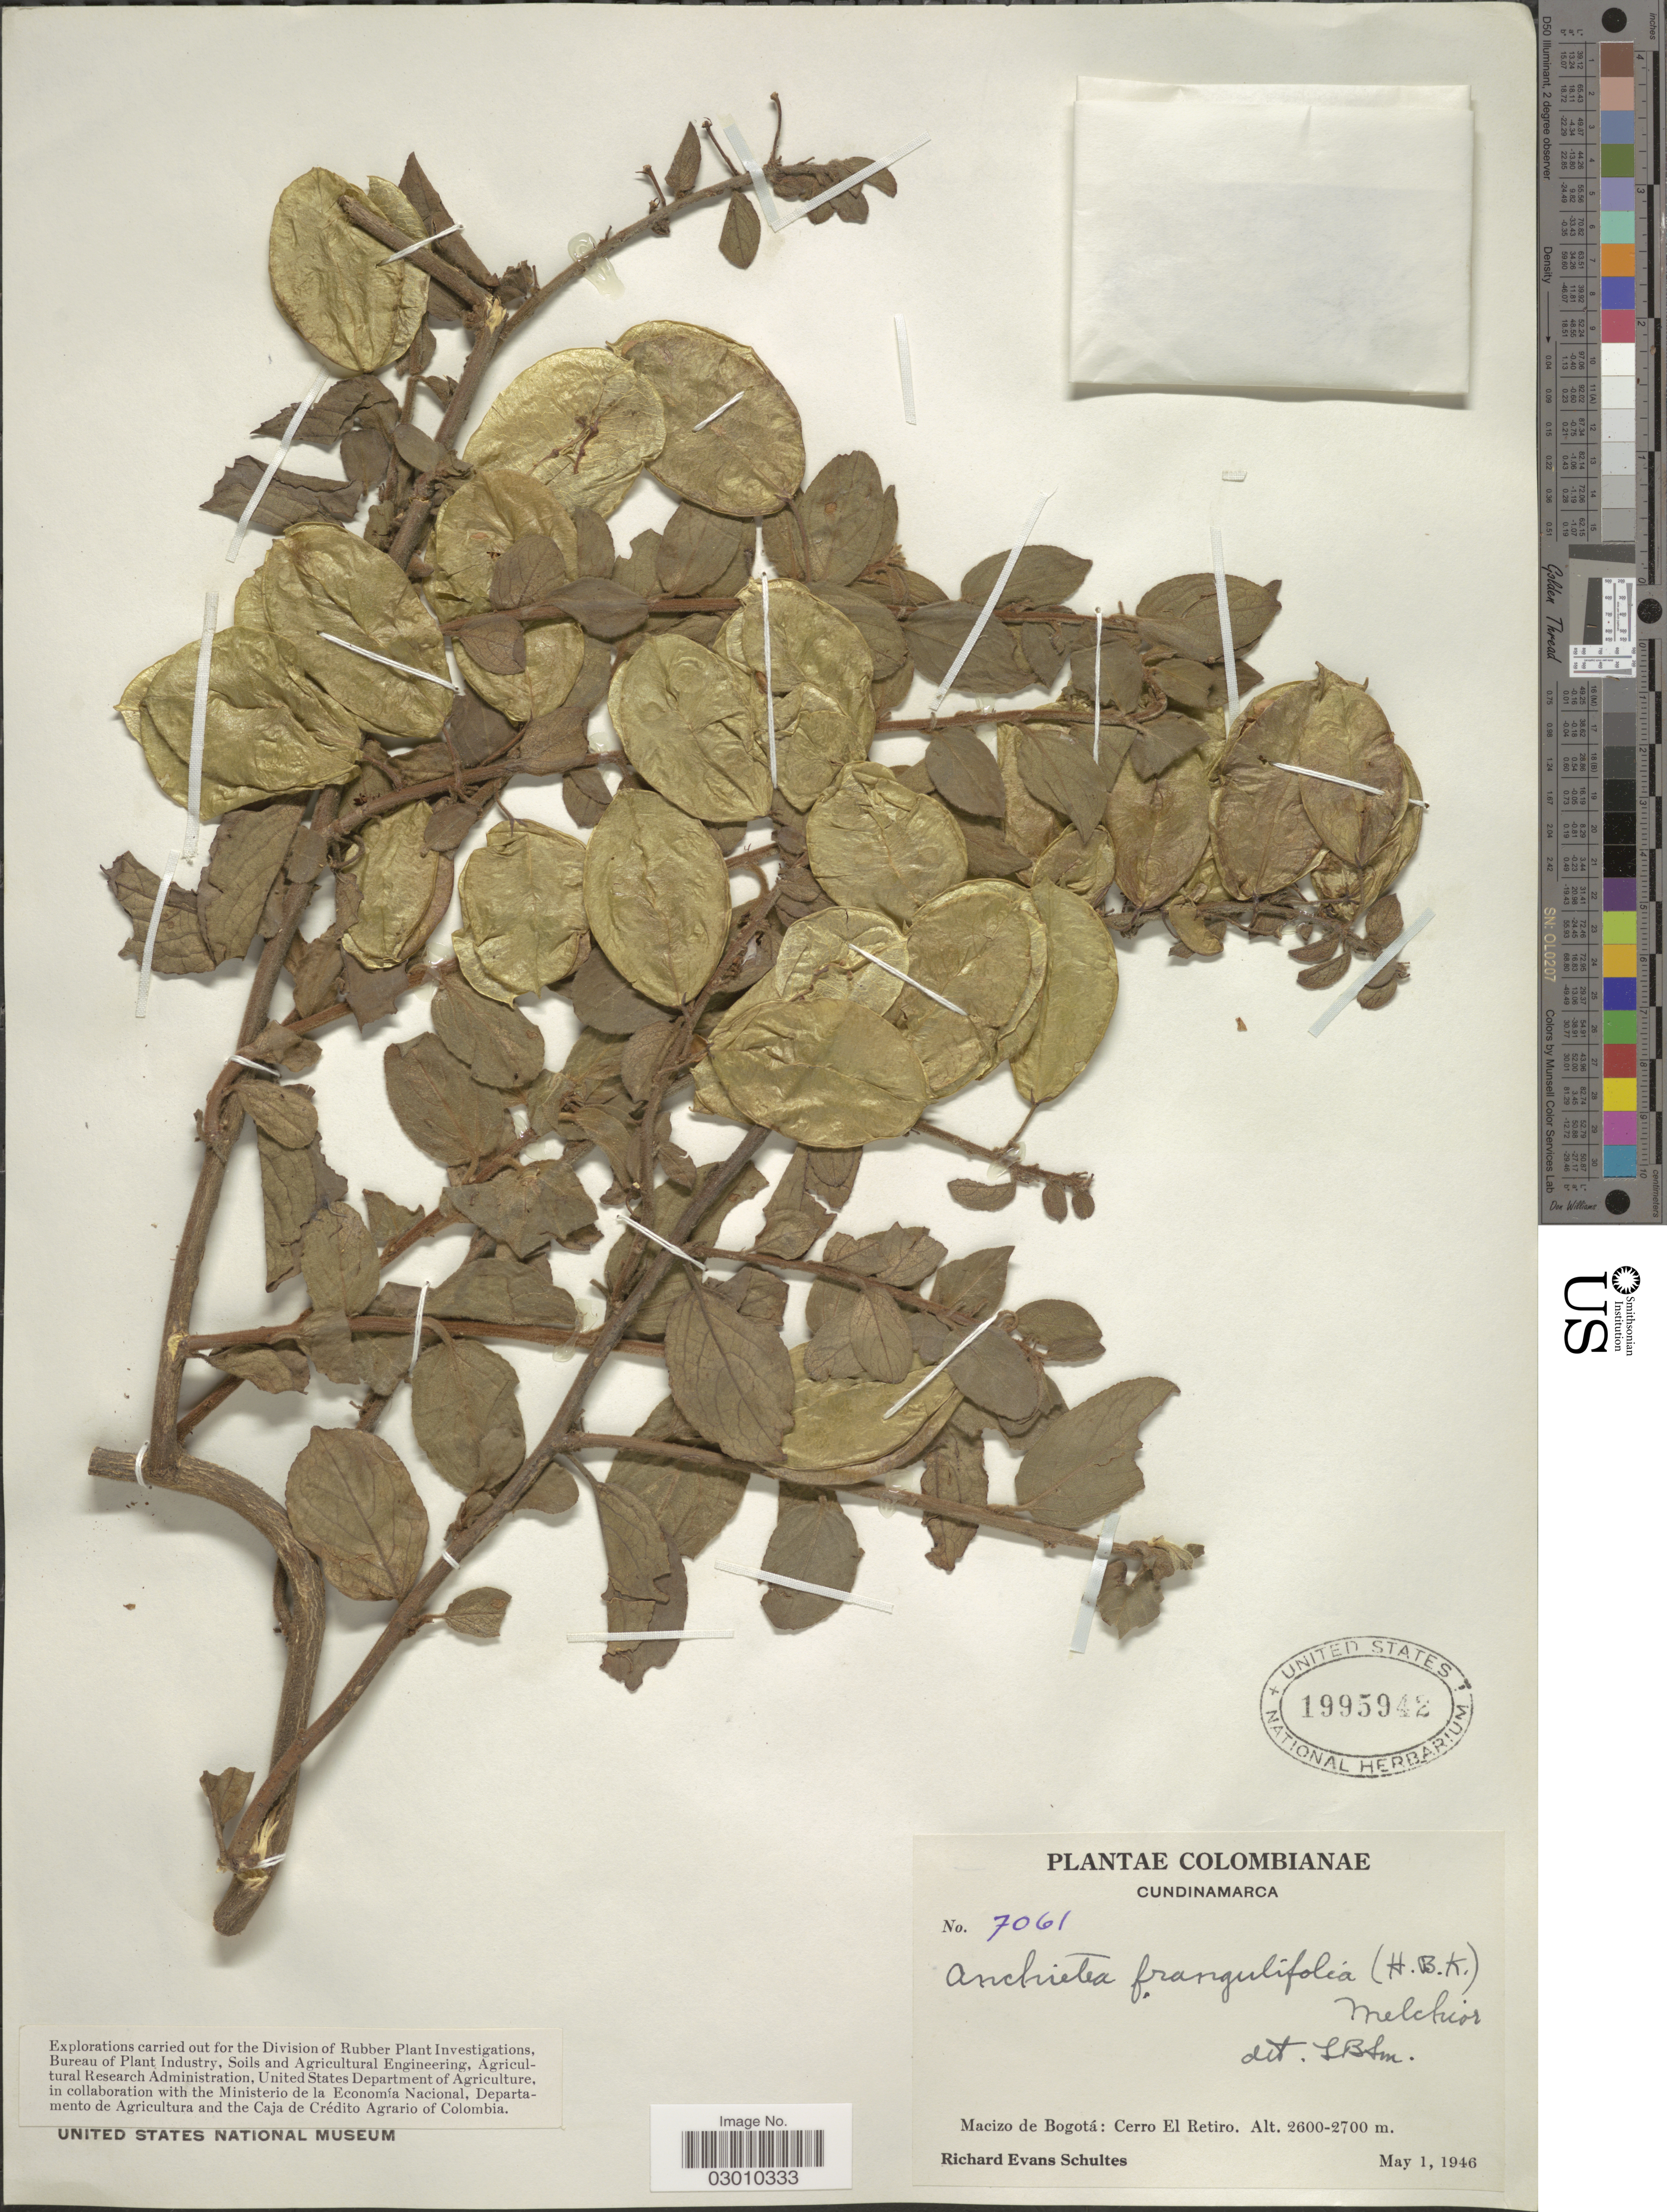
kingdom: Plantae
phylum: Tracheophyta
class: Magnoliopsida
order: Malpighiales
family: Violaceae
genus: Anchietea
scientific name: Anchietea frangulaefolia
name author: Melch.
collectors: R. E. Schultes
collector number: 7061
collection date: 1946-05-01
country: Colombia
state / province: Cundinamarca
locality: Macizo de Bogotá: Cerro El Retiro.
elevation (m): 2600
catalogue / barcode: US 1995942